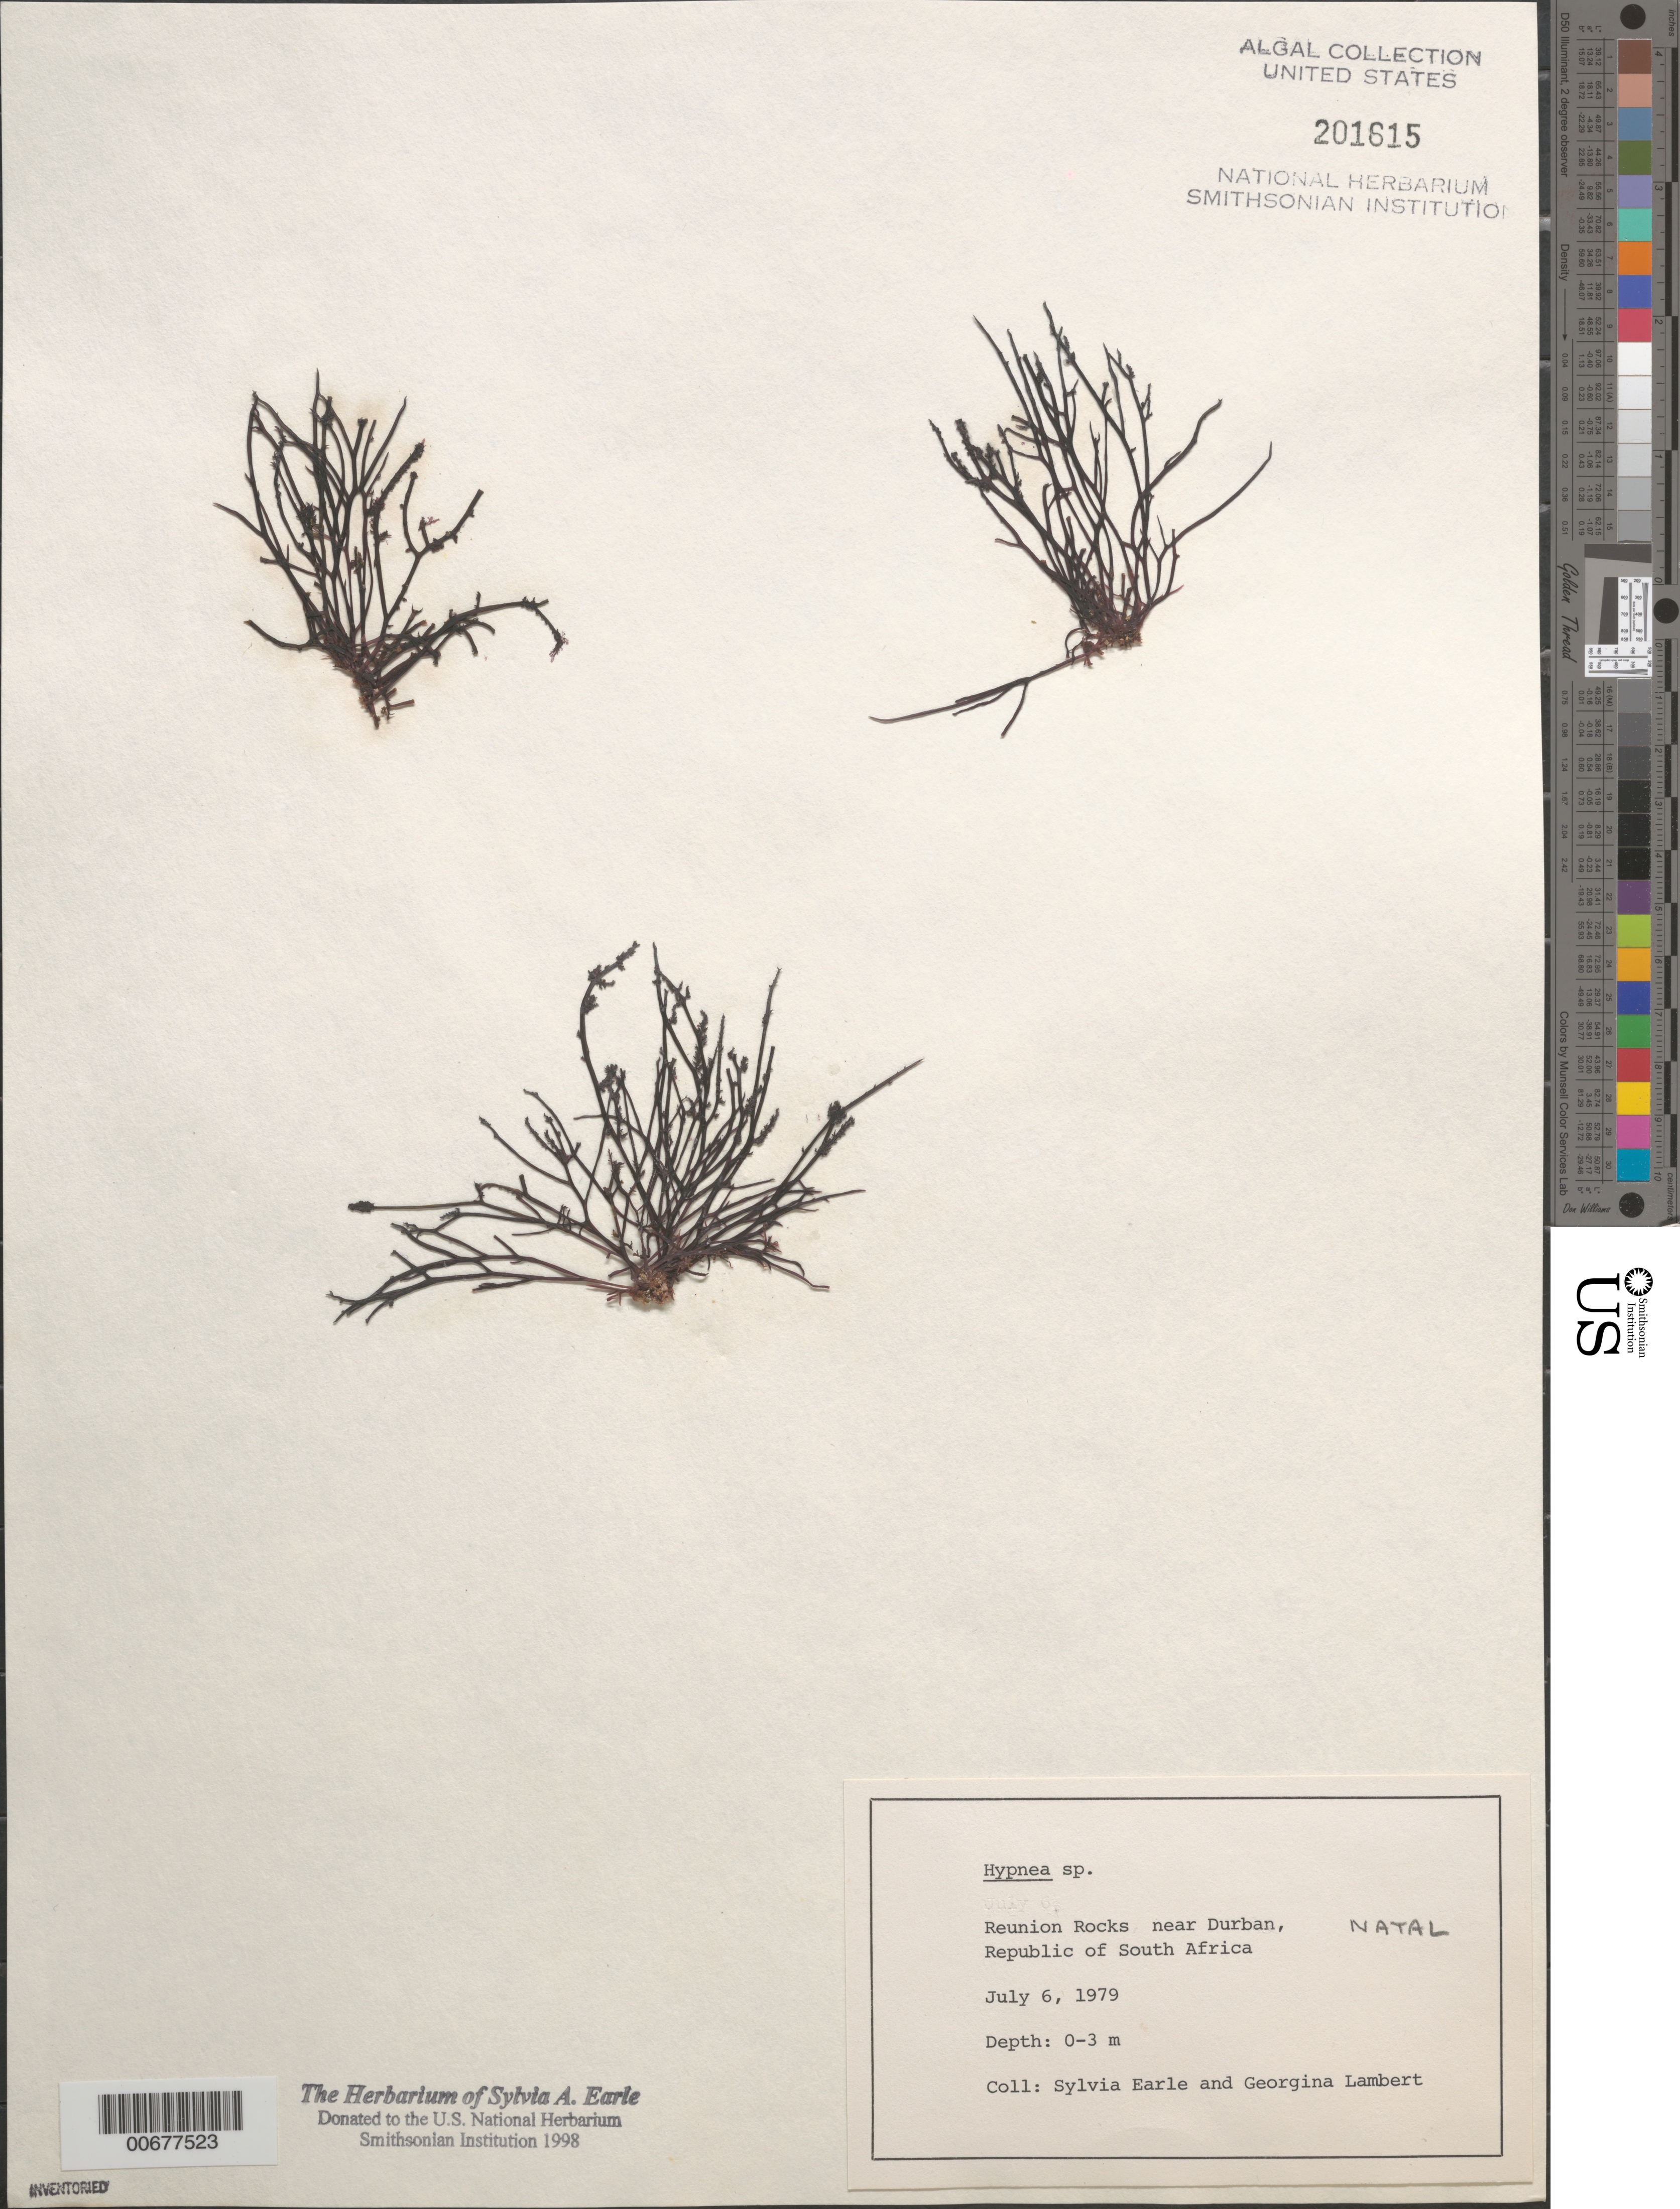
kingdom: Plantae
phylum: Rhodophyta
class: Florideophyceae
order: Gigartinales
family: Cystocloniaceae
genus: Hypnea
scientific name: Hypnea sp.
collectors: S. A. Earle & G. Lambert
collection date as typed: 06 Jul 1979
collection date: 1979-07-06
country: South Africa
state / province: KwaZulu-Natal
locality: Reunion Rocks near Durban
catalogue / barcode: US 201615